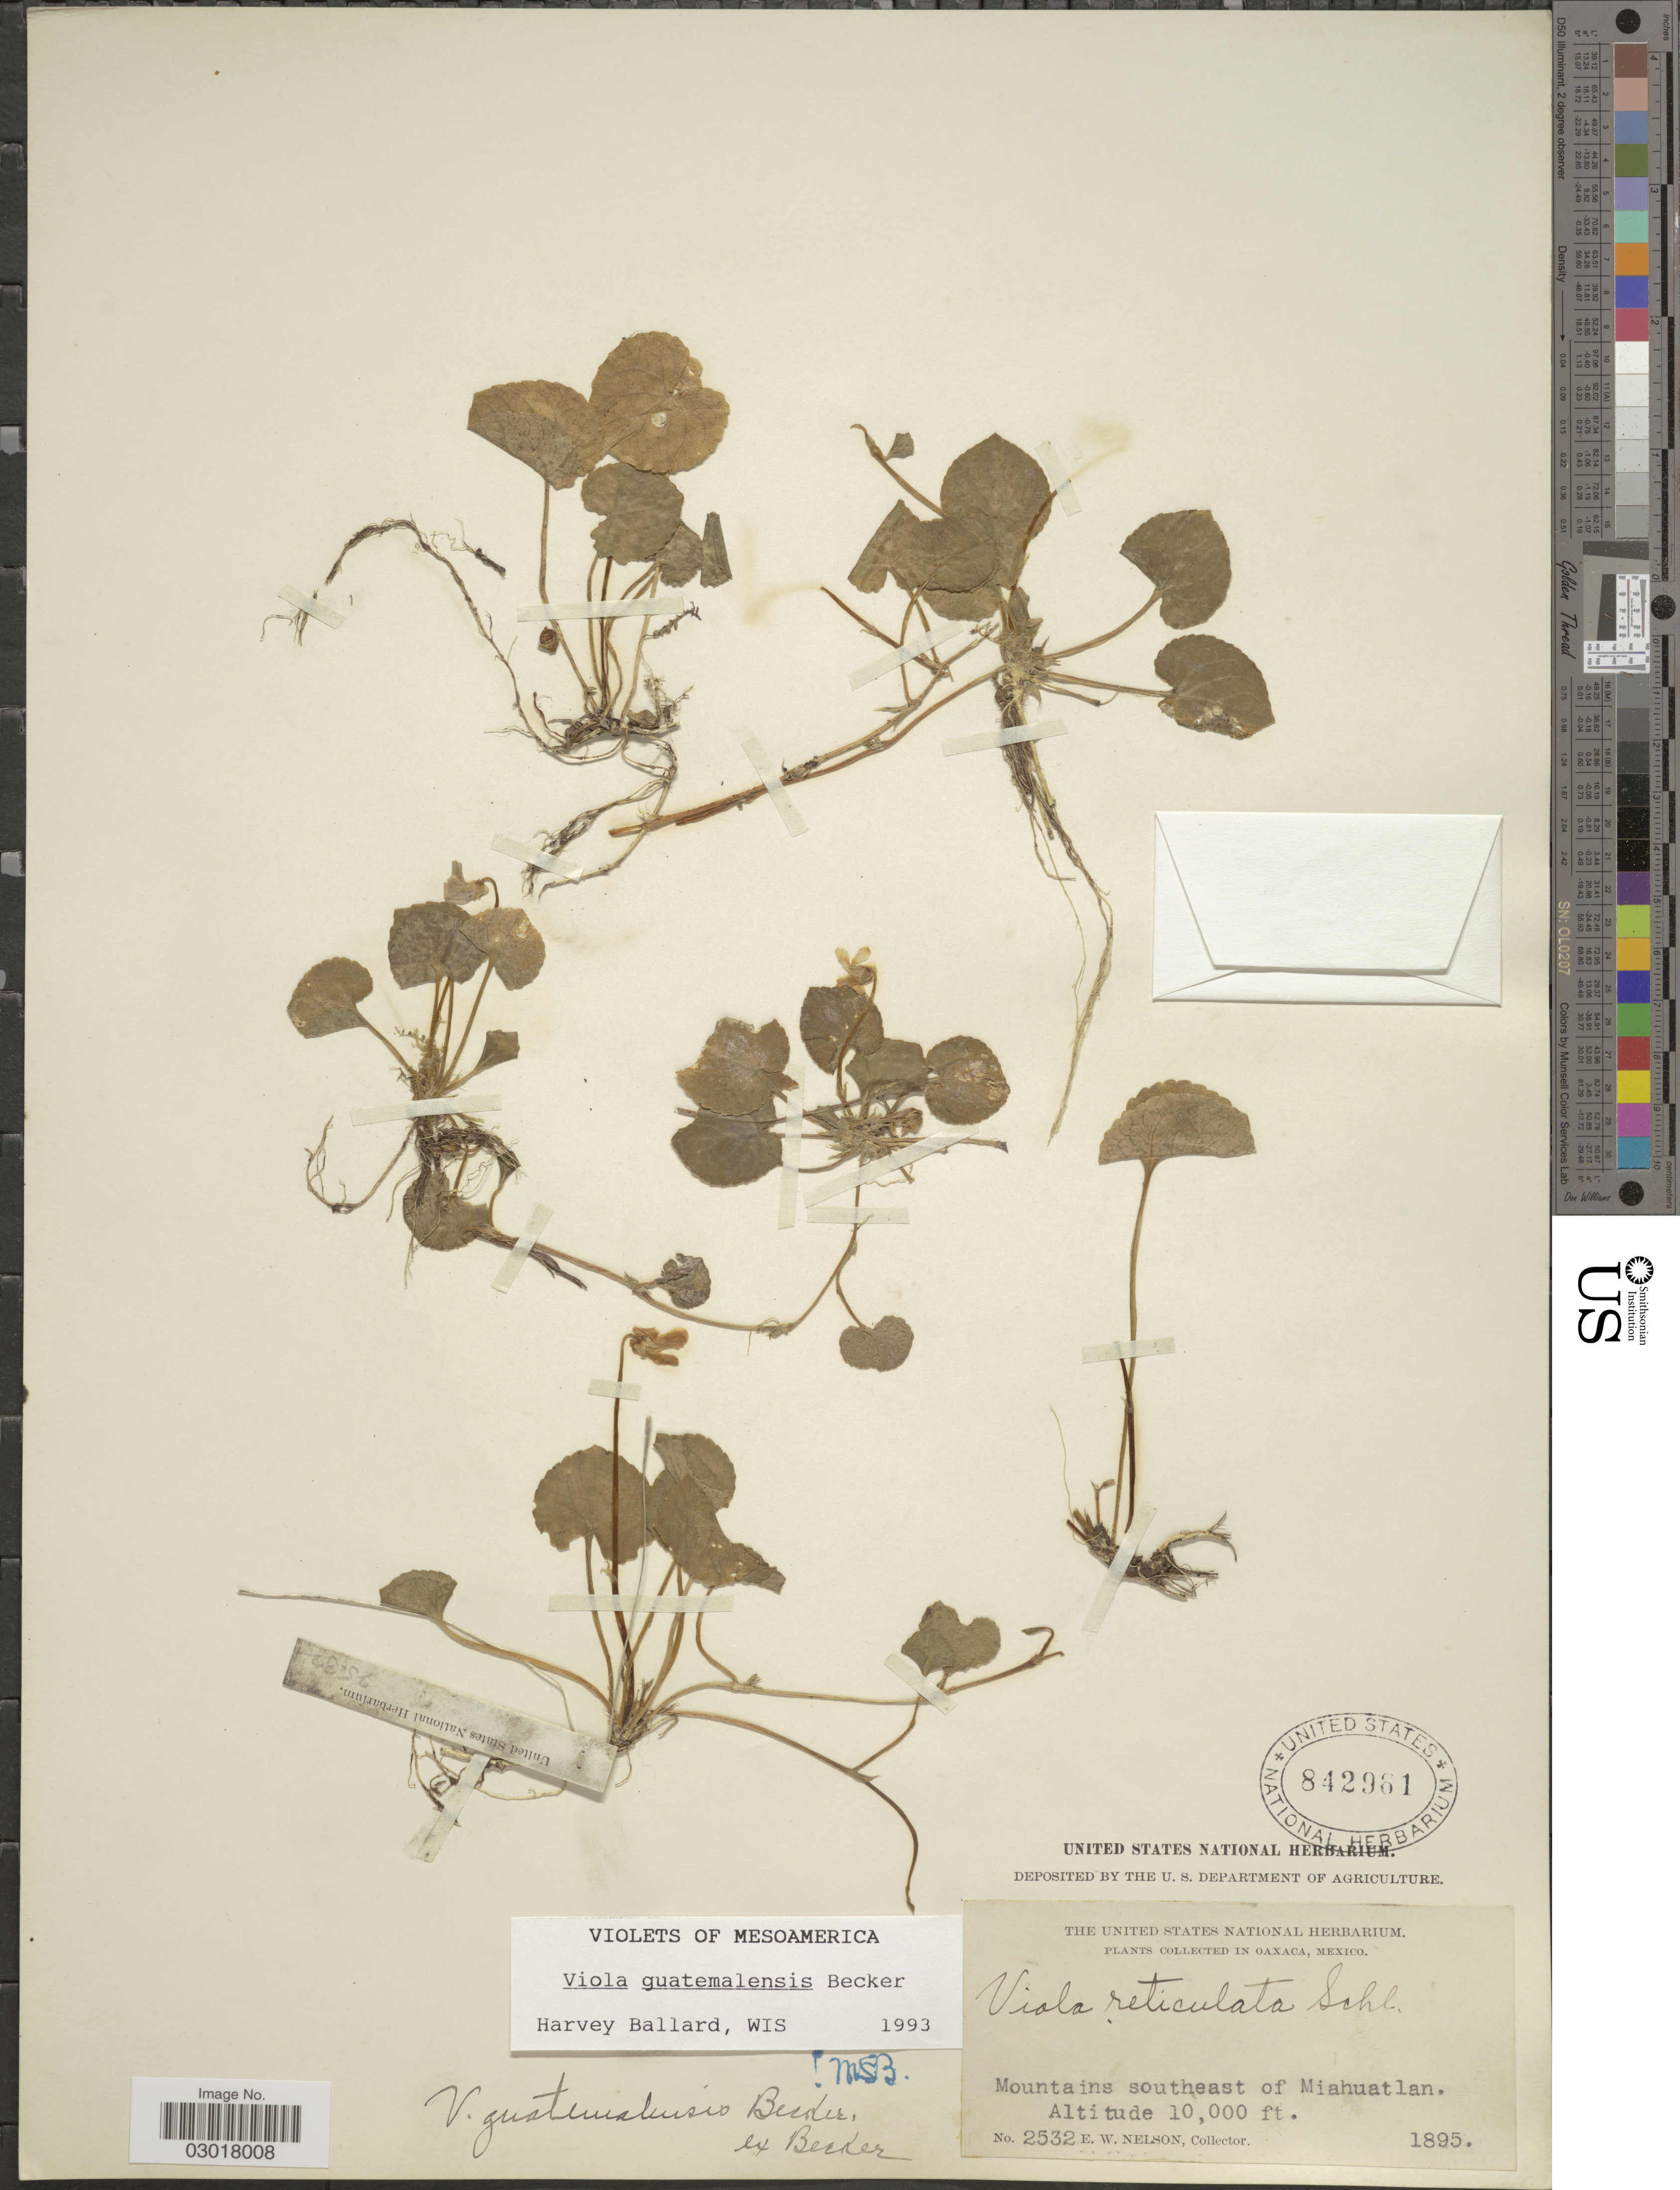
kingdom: Plantae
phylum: Tracheophyta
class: Magnoliopsida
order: Malpighiales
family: Violaceae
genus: Viola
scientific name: Viola guatemalensis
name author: W. Becker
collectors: E. W. Nelson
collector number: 2532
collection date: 1895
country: Mexico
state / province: Oaxaca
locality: Mountains southeast of Miahuatlan.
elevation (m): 3048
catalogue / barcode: US 842961